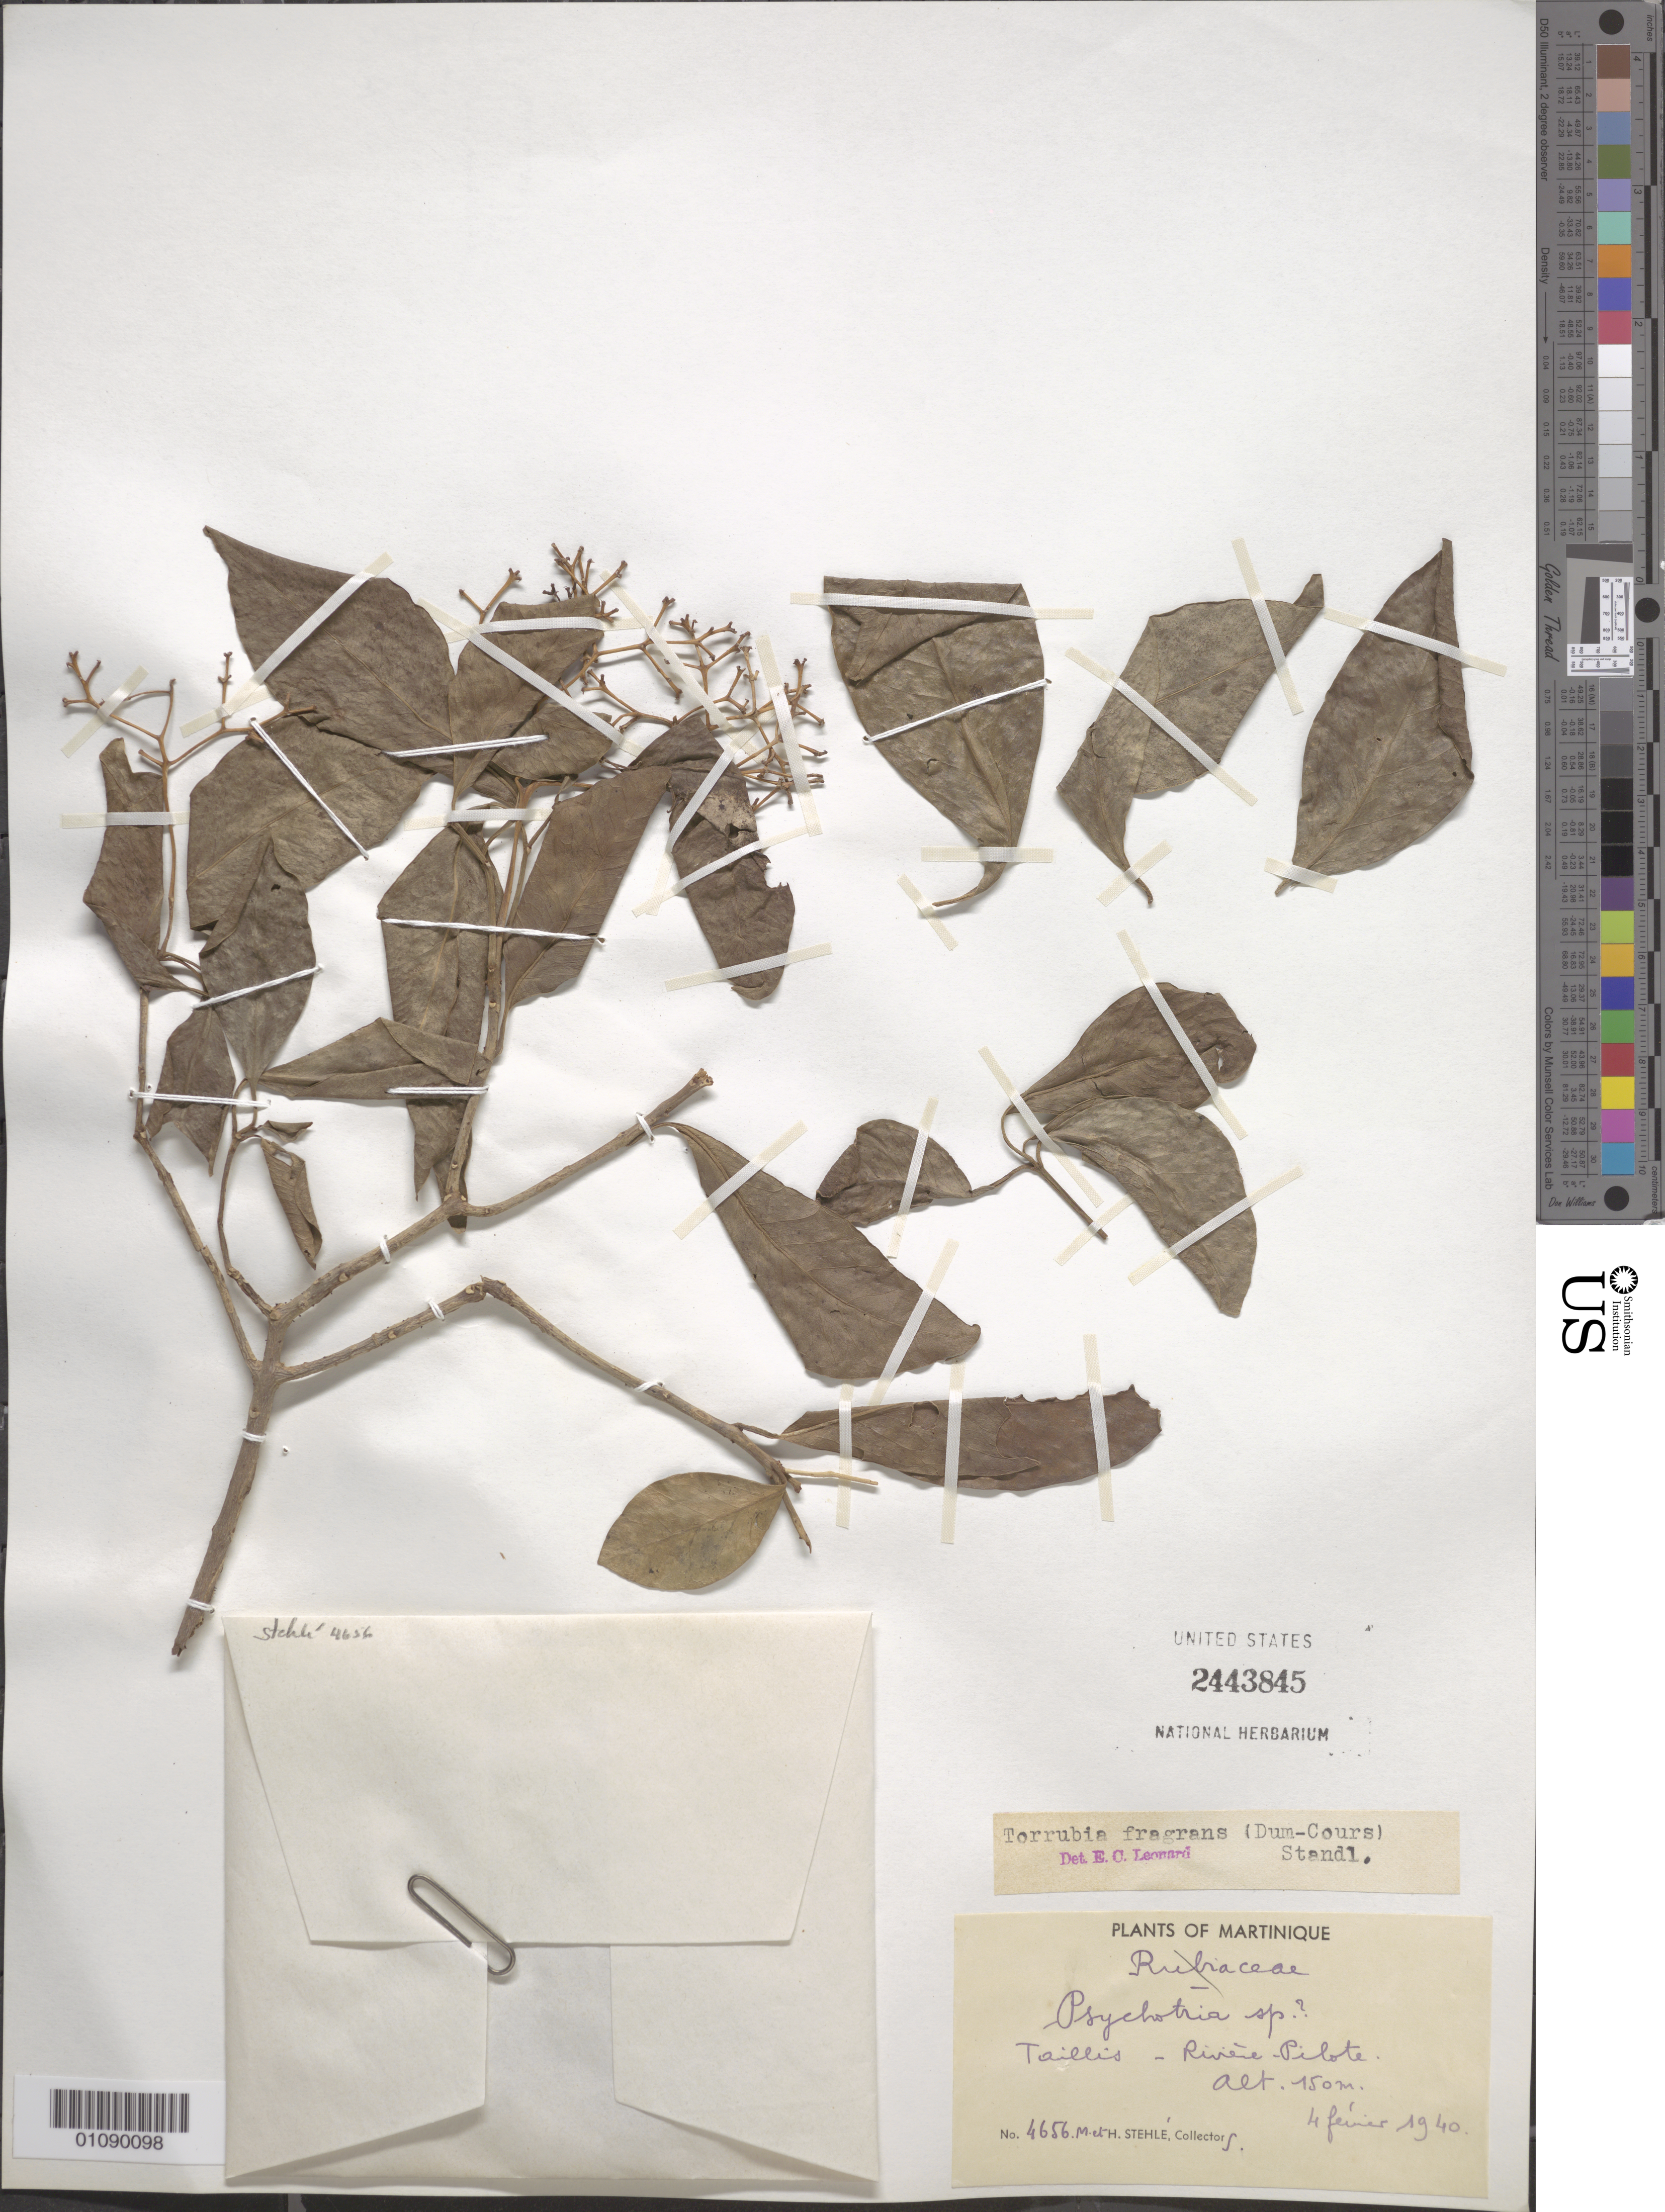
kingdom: Plantae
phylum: Tracheophyta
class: Magnoliopsida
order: Caryophyllales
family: Nyctaginaceae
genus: Guapira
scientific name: Guapira fragrans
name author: (Dum. Cours.) Little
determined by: Strong, Mark T., (BOT), Smithsonian Institution - National Museum of Natural History (UNITED STATES)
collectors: H. Stehlé & M. Stehlé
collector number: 4656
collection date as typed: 04 Feb 1940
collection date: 1940-02-04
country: Martinique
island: Martinique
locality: Taillis- Riviere Pilote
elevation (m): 150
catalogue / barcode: US 2443845